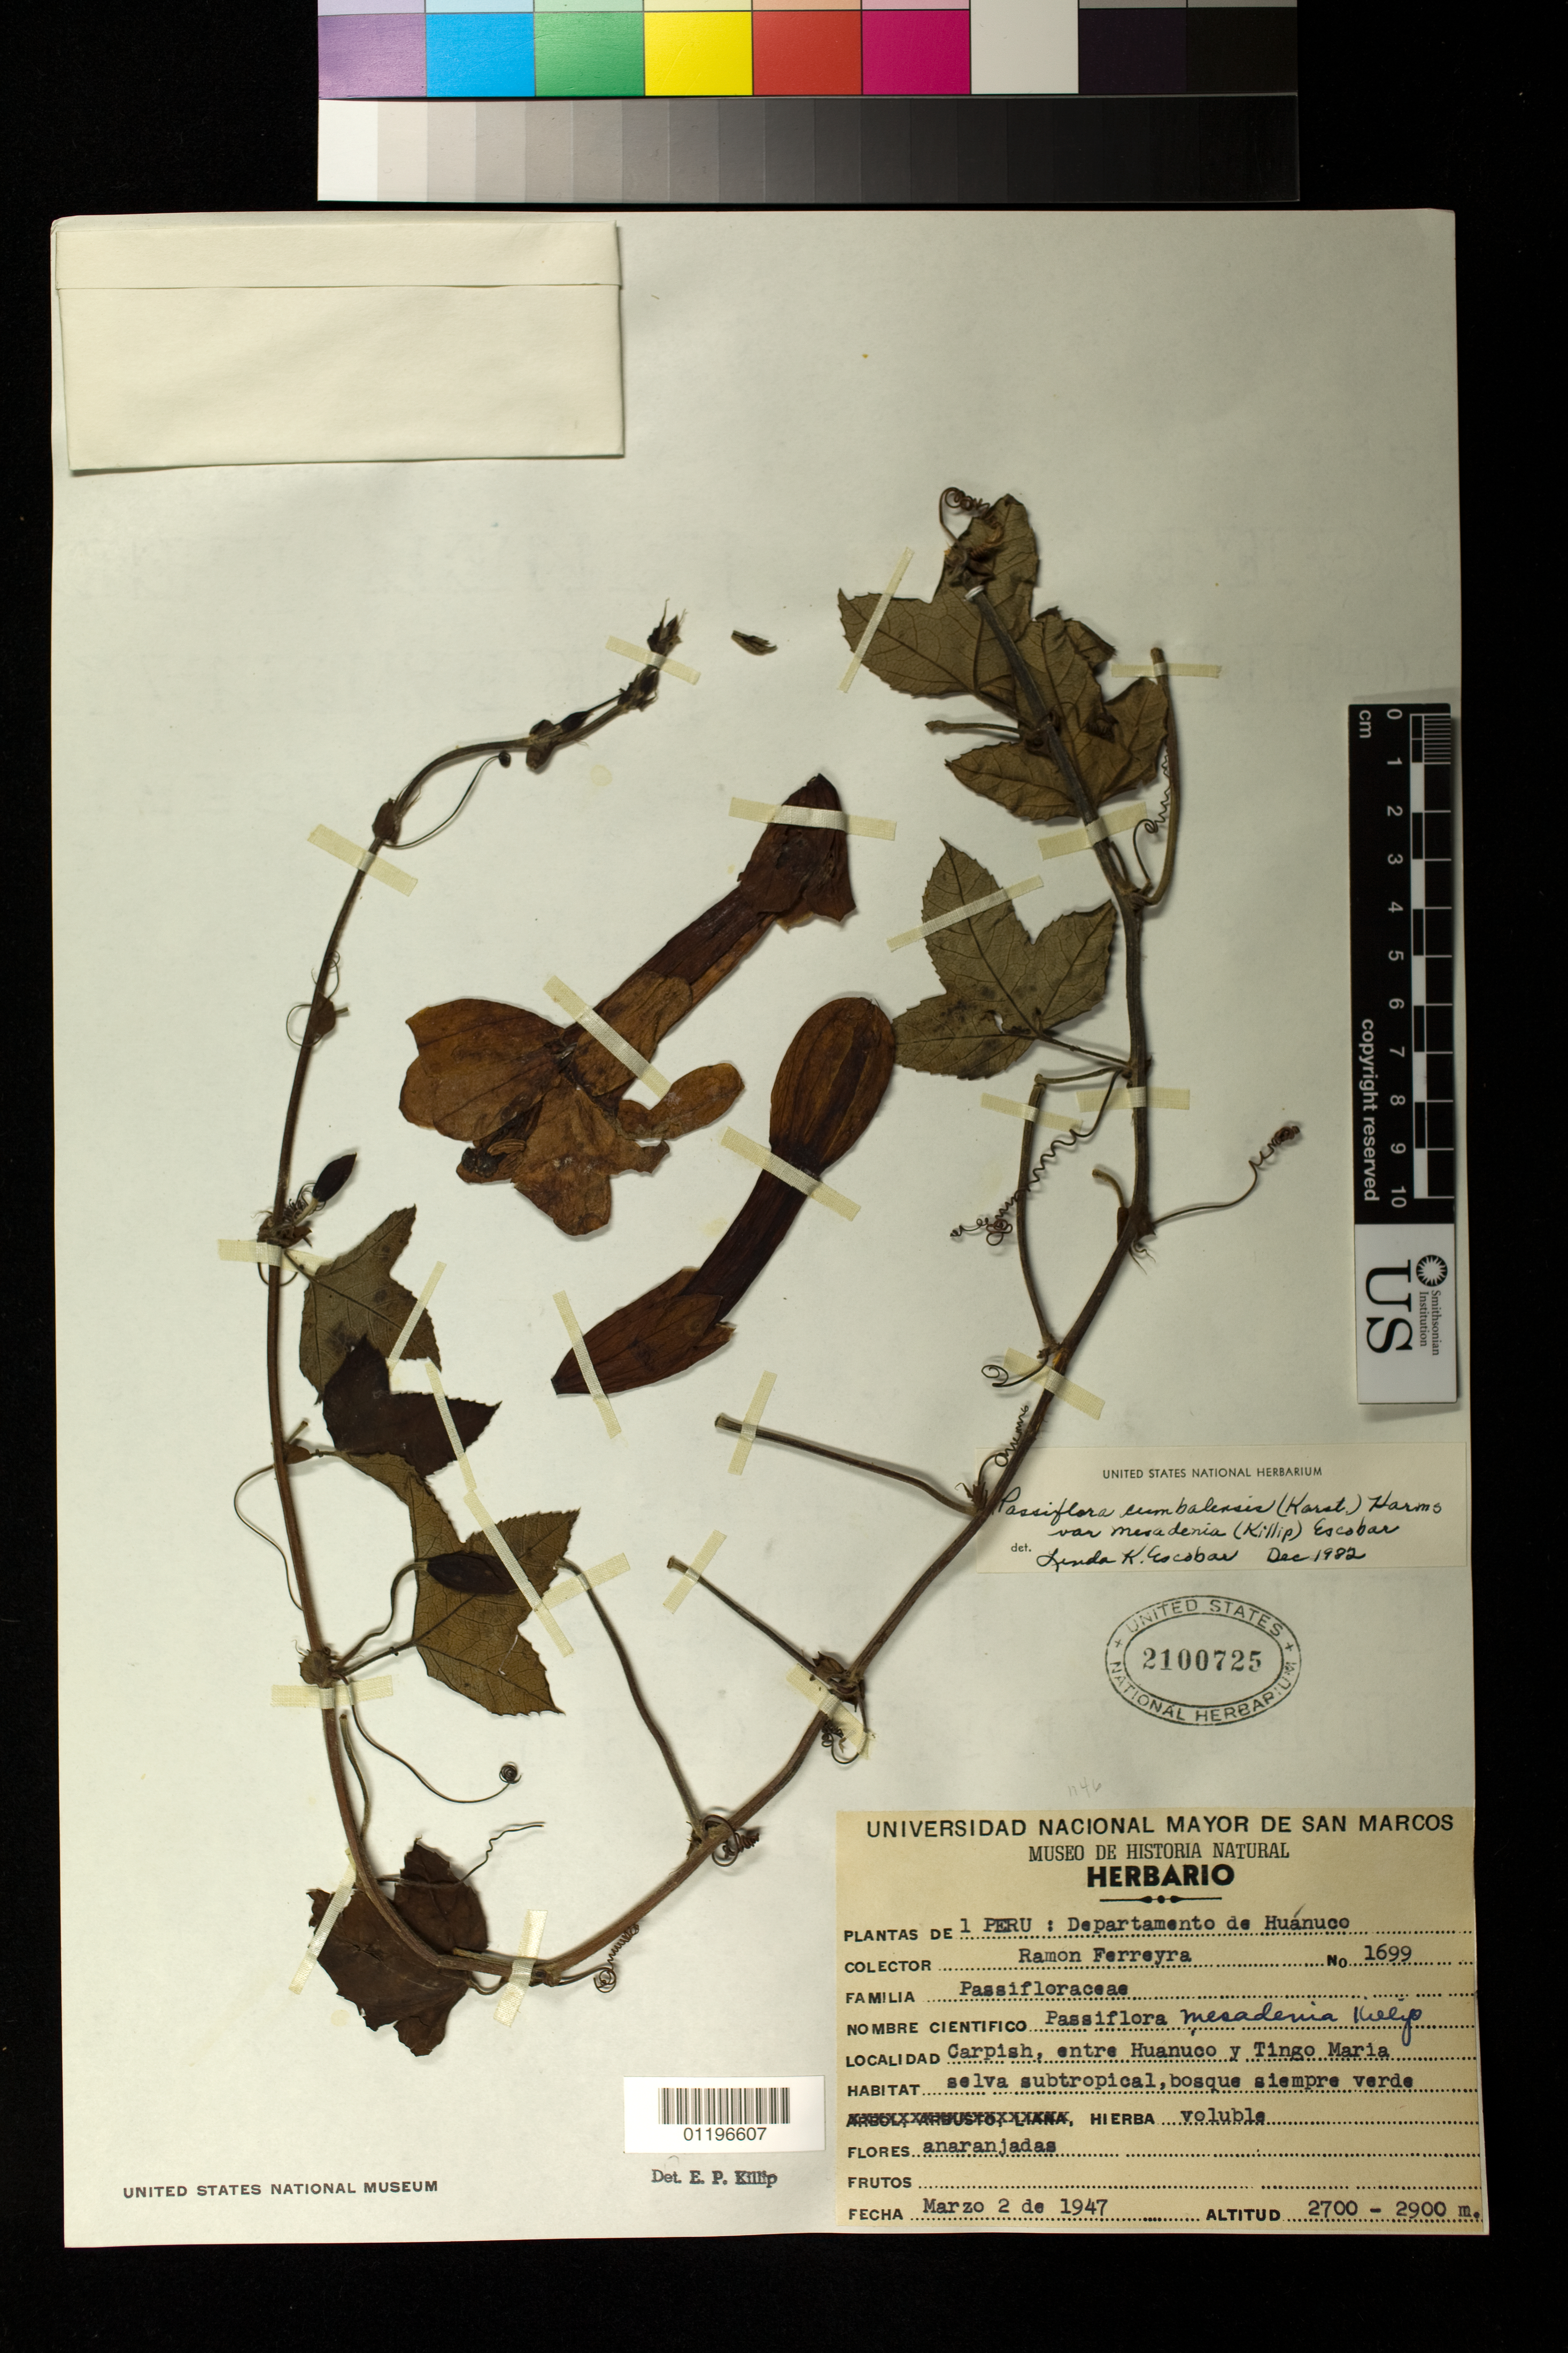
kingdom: Plantae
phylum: Tracheophyta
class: Magnoliopsida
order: Malpighiales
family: Passifloraceae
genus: Passiflora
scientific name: Passiflora cumbalensis var. mesadenia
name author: (Killip) L.K. Escobar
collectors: R. A. Ferreyra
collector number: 1699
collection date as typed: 03 Feb 1947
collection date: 1947-02-03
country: Peru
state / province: Huánuco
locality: Departamento de Huanuco: Carpish, entre Huanuco y Tingo Maria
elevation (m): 2700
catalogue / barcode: US 2100725